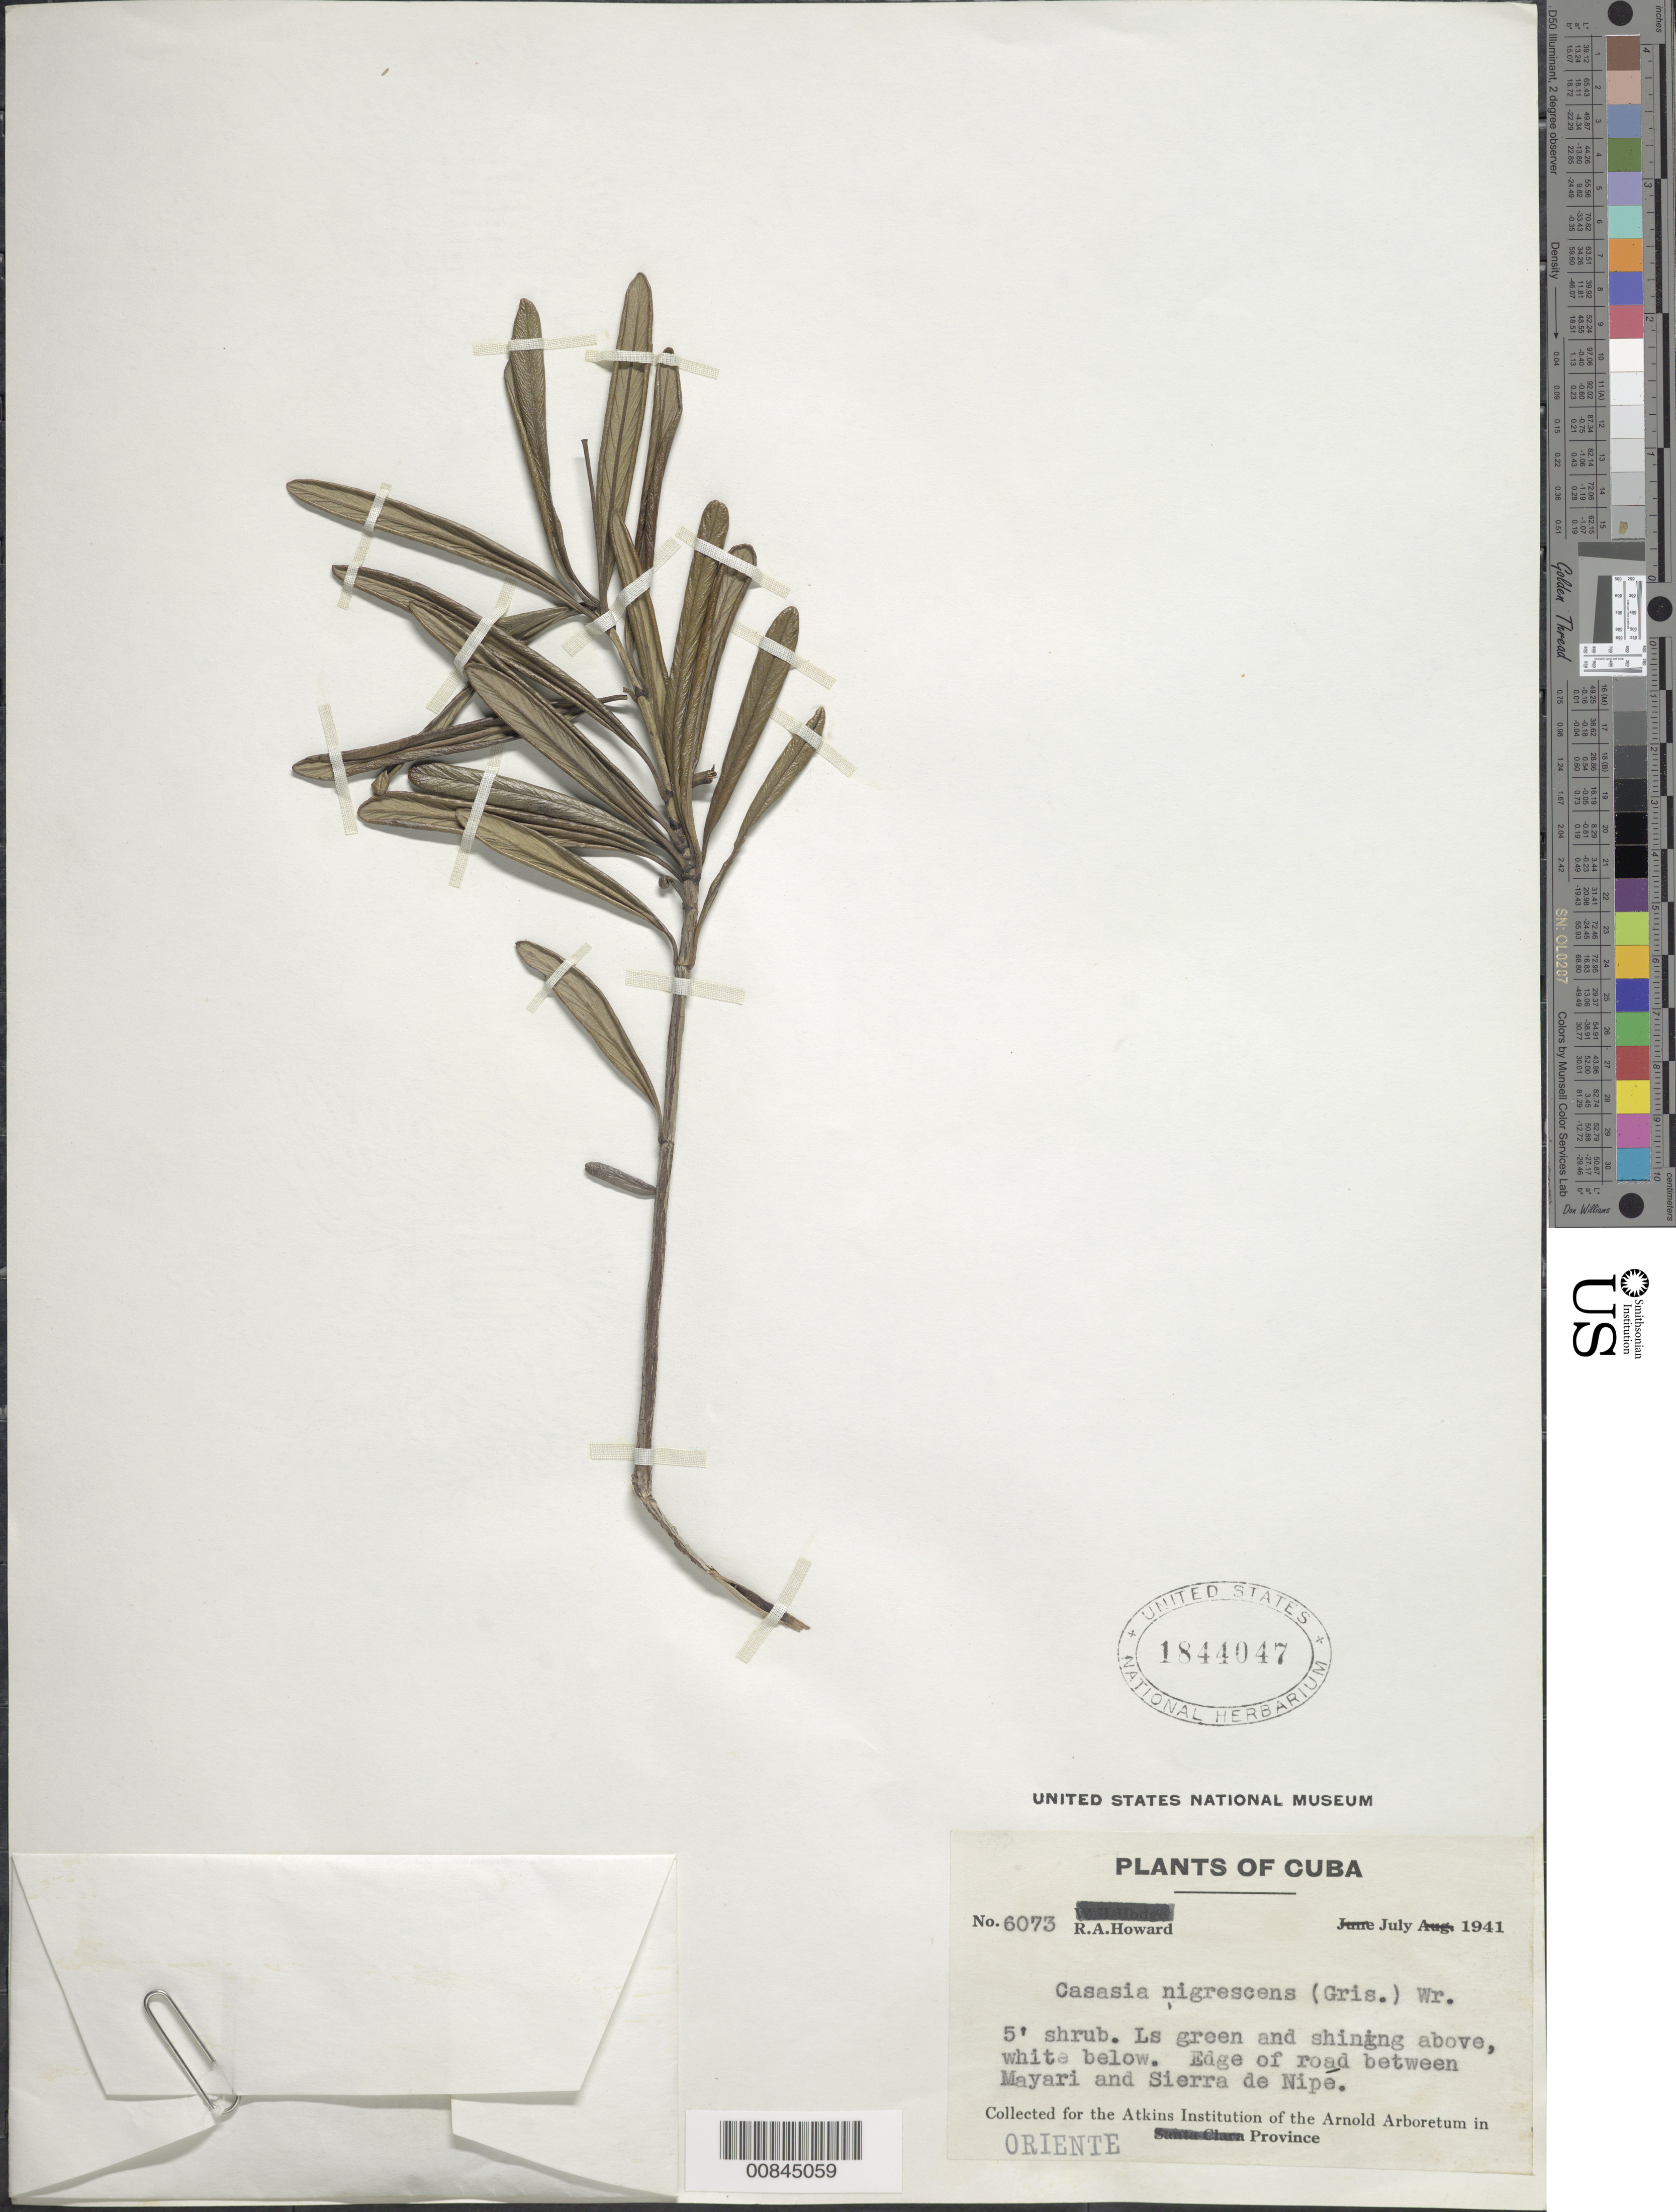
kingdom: Plantae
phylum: Tracheophyta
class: Magnoliopsida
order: Gentianales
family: Rubiaceae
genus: Casasia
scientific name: Casasia nigrescens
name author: (Griseb.) C. Wright ex Rob.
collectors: R. A. Howard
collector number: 6073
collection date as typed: Jul 1941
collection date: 1941-07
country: Cuba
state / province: Oriente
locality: Road between Mayari and Sierra de Nipé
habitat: Edge of road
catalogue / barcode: US 1844047